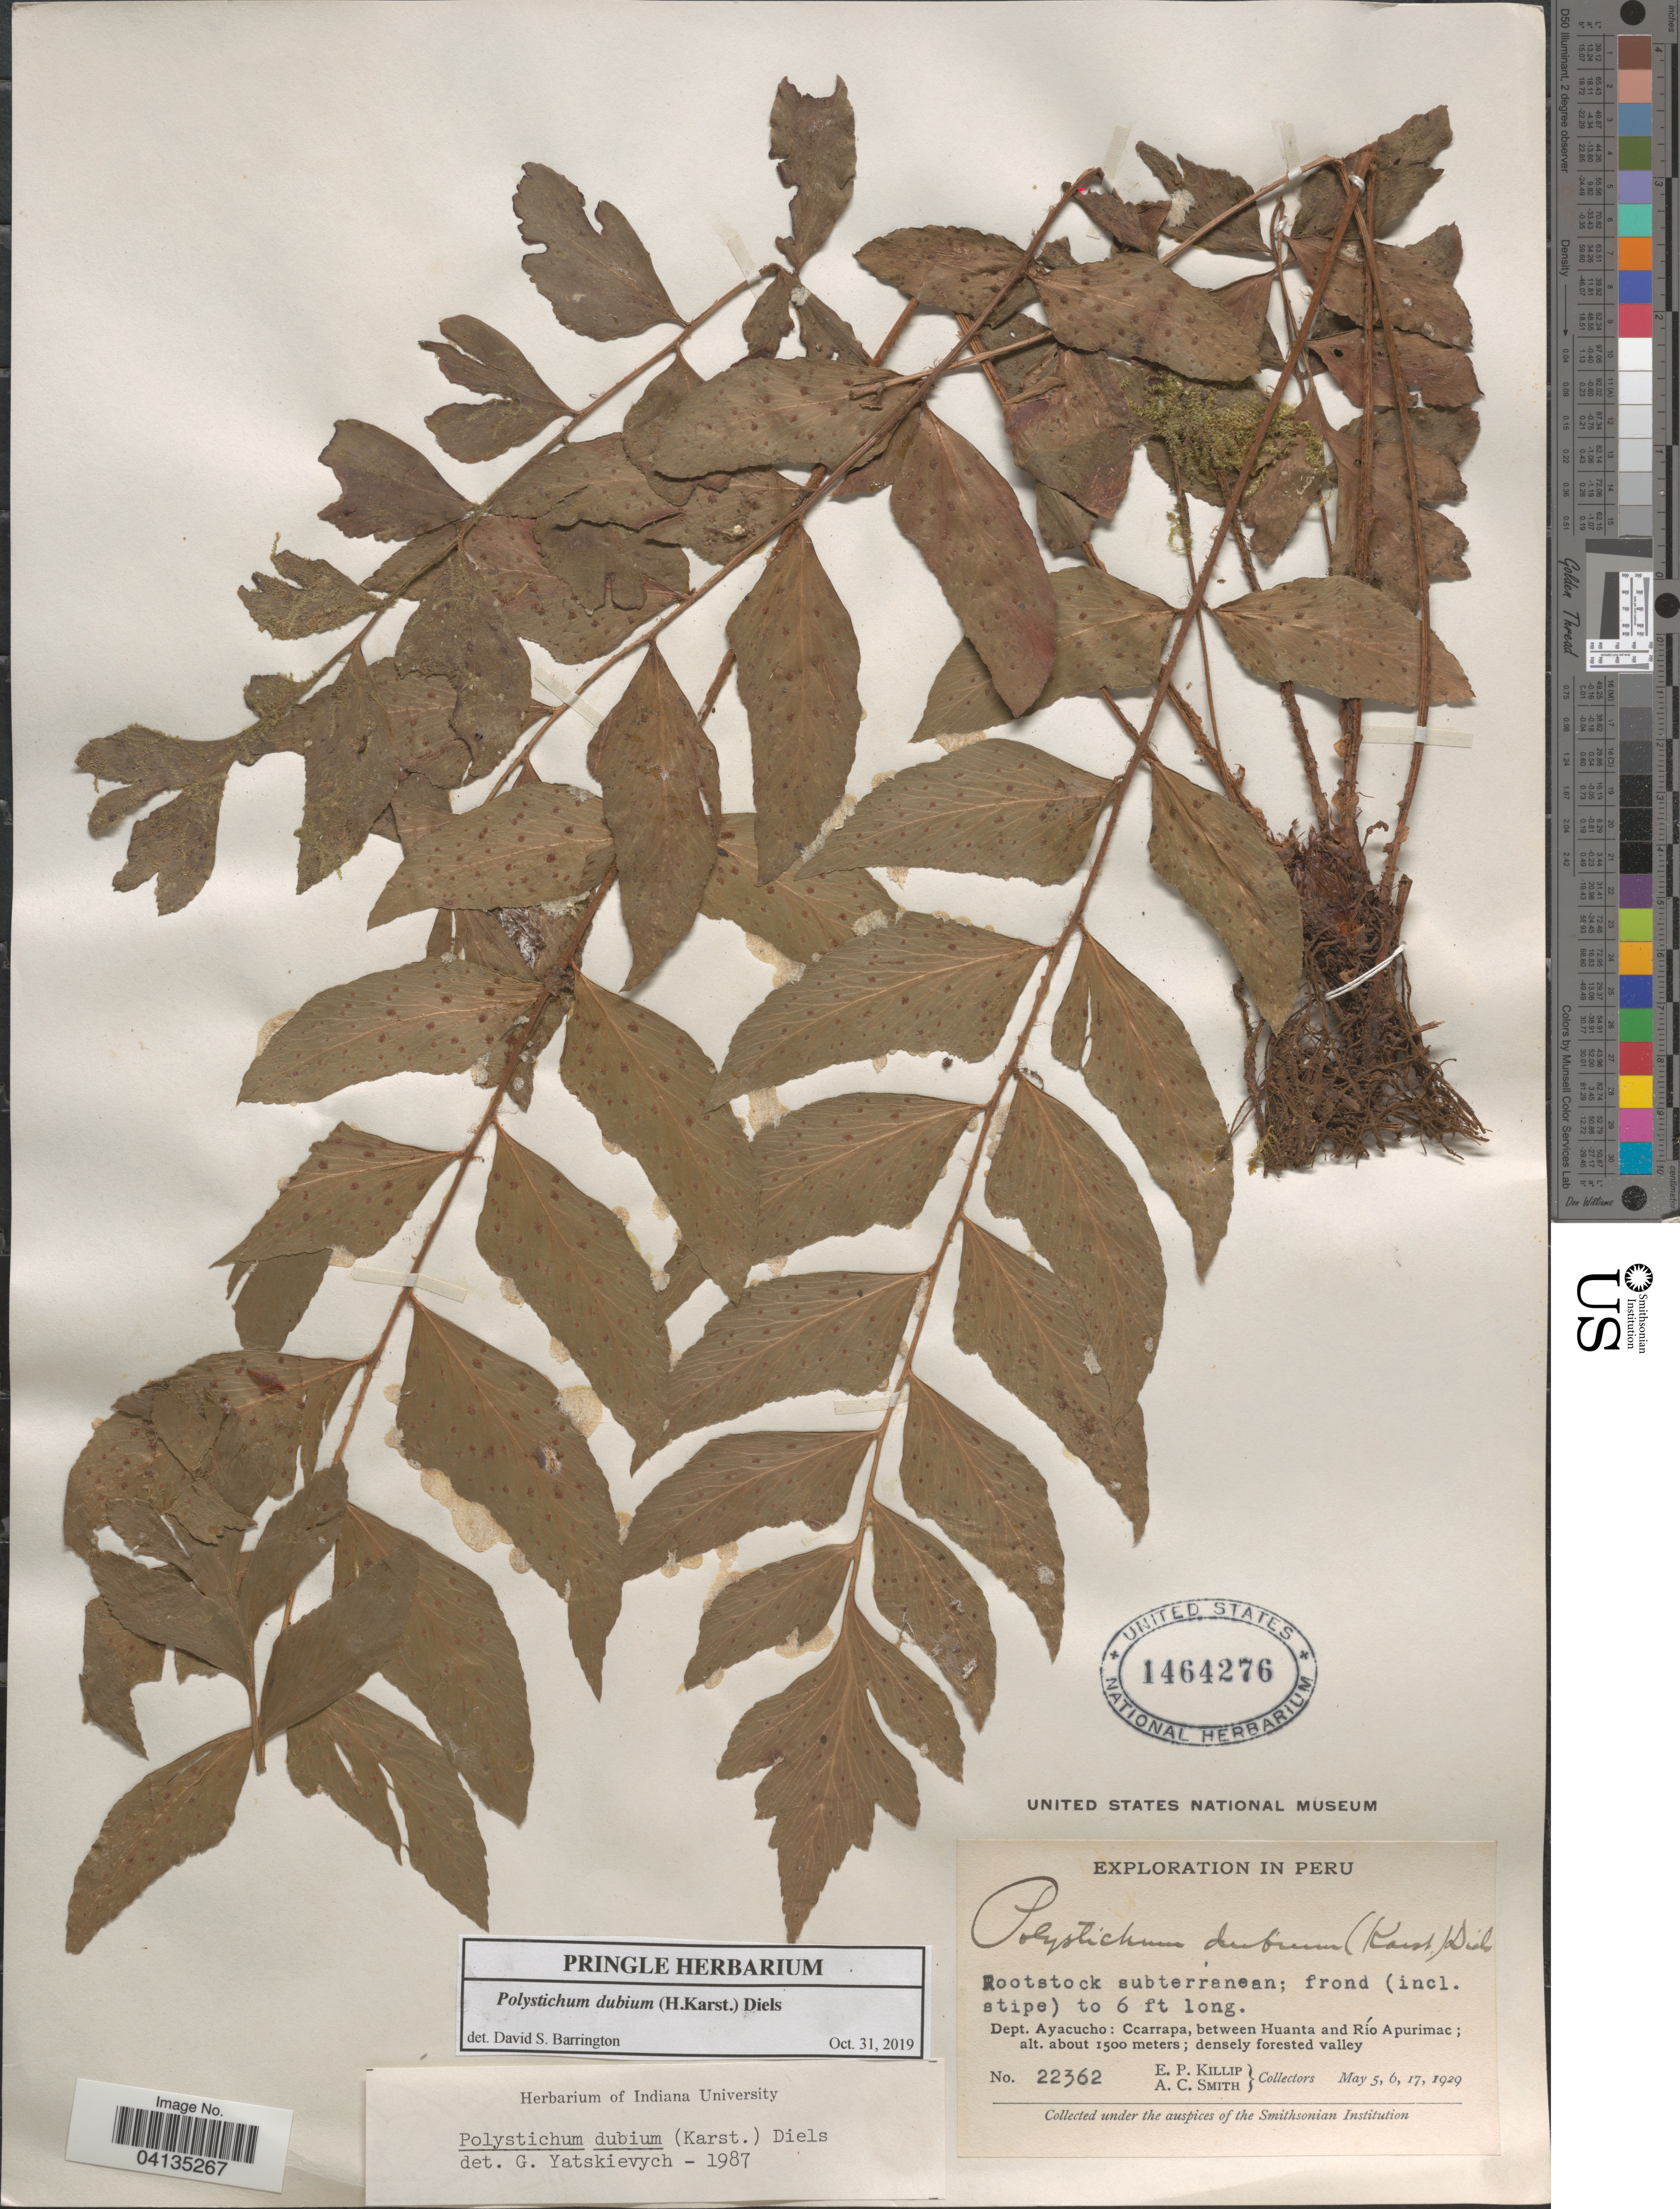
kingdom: Plantae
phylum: Tracheophyta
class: Polypodiopsida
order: Polypodiales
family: Dryopteridaceae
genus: Polystichum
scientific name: Polystichum dubium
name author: (H. Karst.) Diels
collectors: E. P. Killip & A. C. Smith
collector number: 22362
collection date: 1929-05-05/1929-05-17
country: Peru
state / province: Ayacucho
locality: Exploration in Peru. Dept. Ayacucho: Ccarrapa, between Huanta and Río Apurimac.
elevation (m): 1500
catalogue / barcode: US 1464276